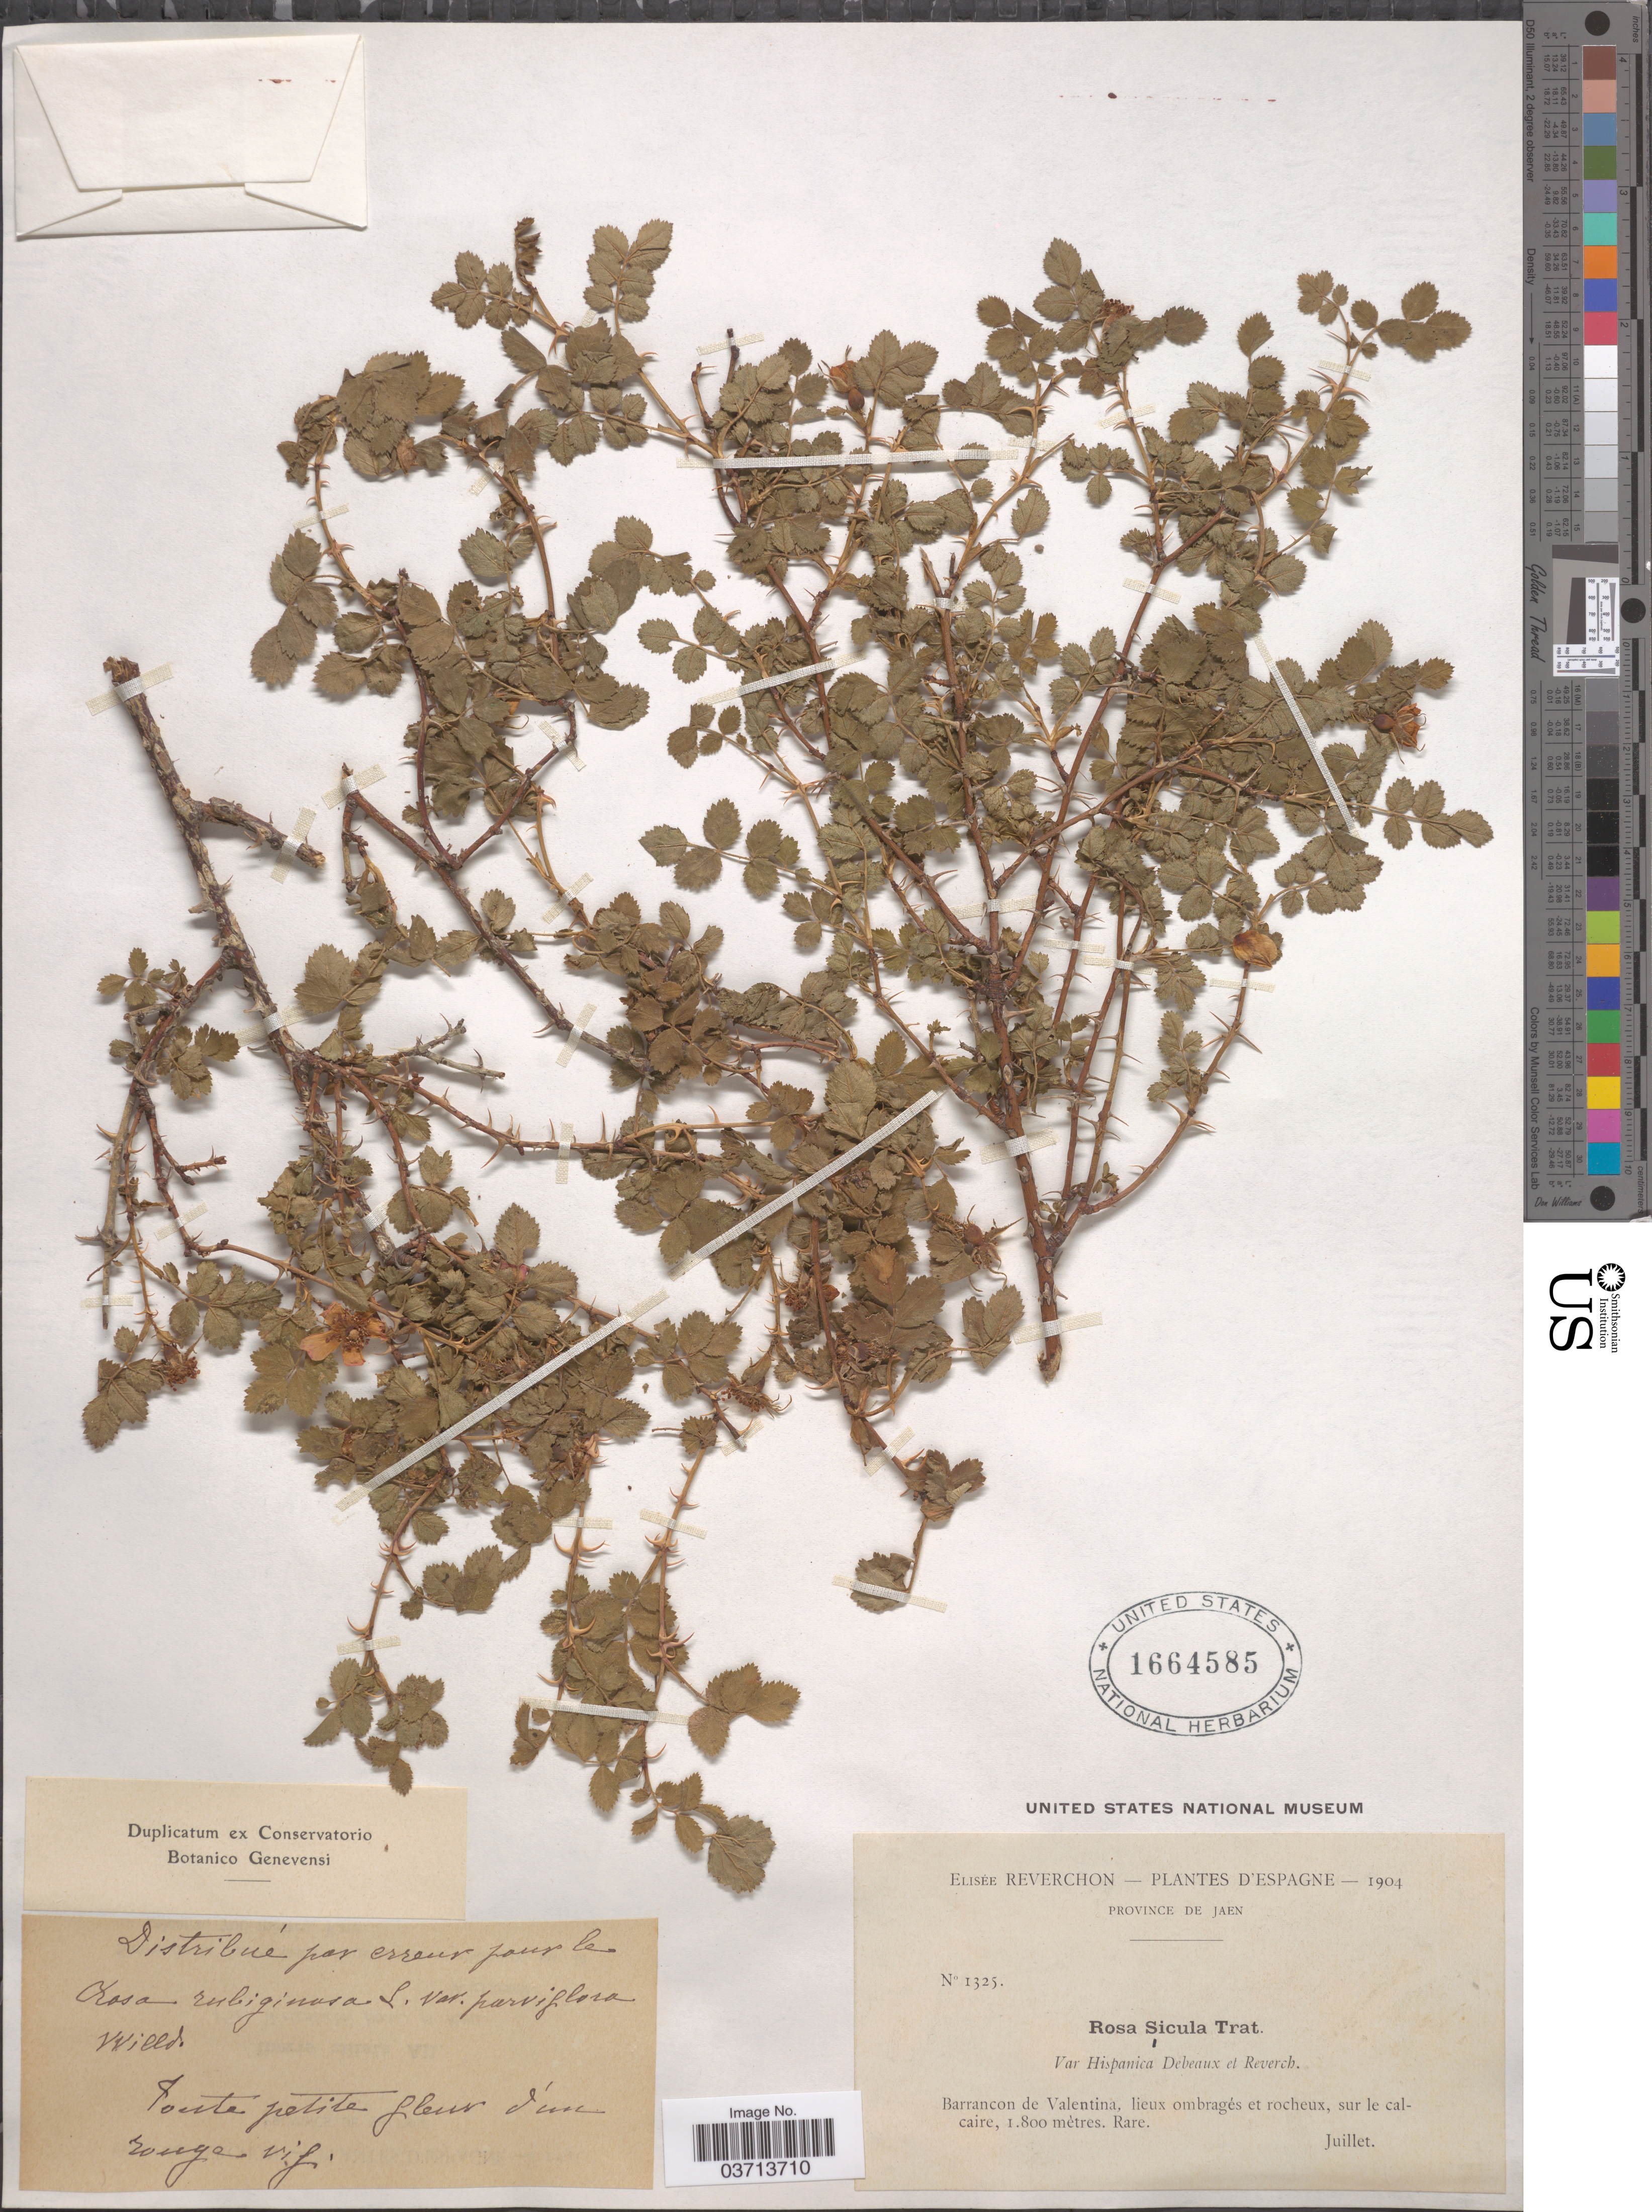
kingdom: Plantae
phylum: Tracheophyta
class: Magnoliopsida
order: Rosales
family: Rosaceae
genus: Rosa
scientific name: Rosa sicula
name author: Tratt.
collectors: E. Reverchon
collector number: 1325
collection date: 1904-07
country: Spain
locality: Espagne. Province de Jaen. Barrancon de Valentina, lieux ombragés et rocheux, sur le calcaire.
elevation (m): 1800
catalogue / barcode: US 1664585